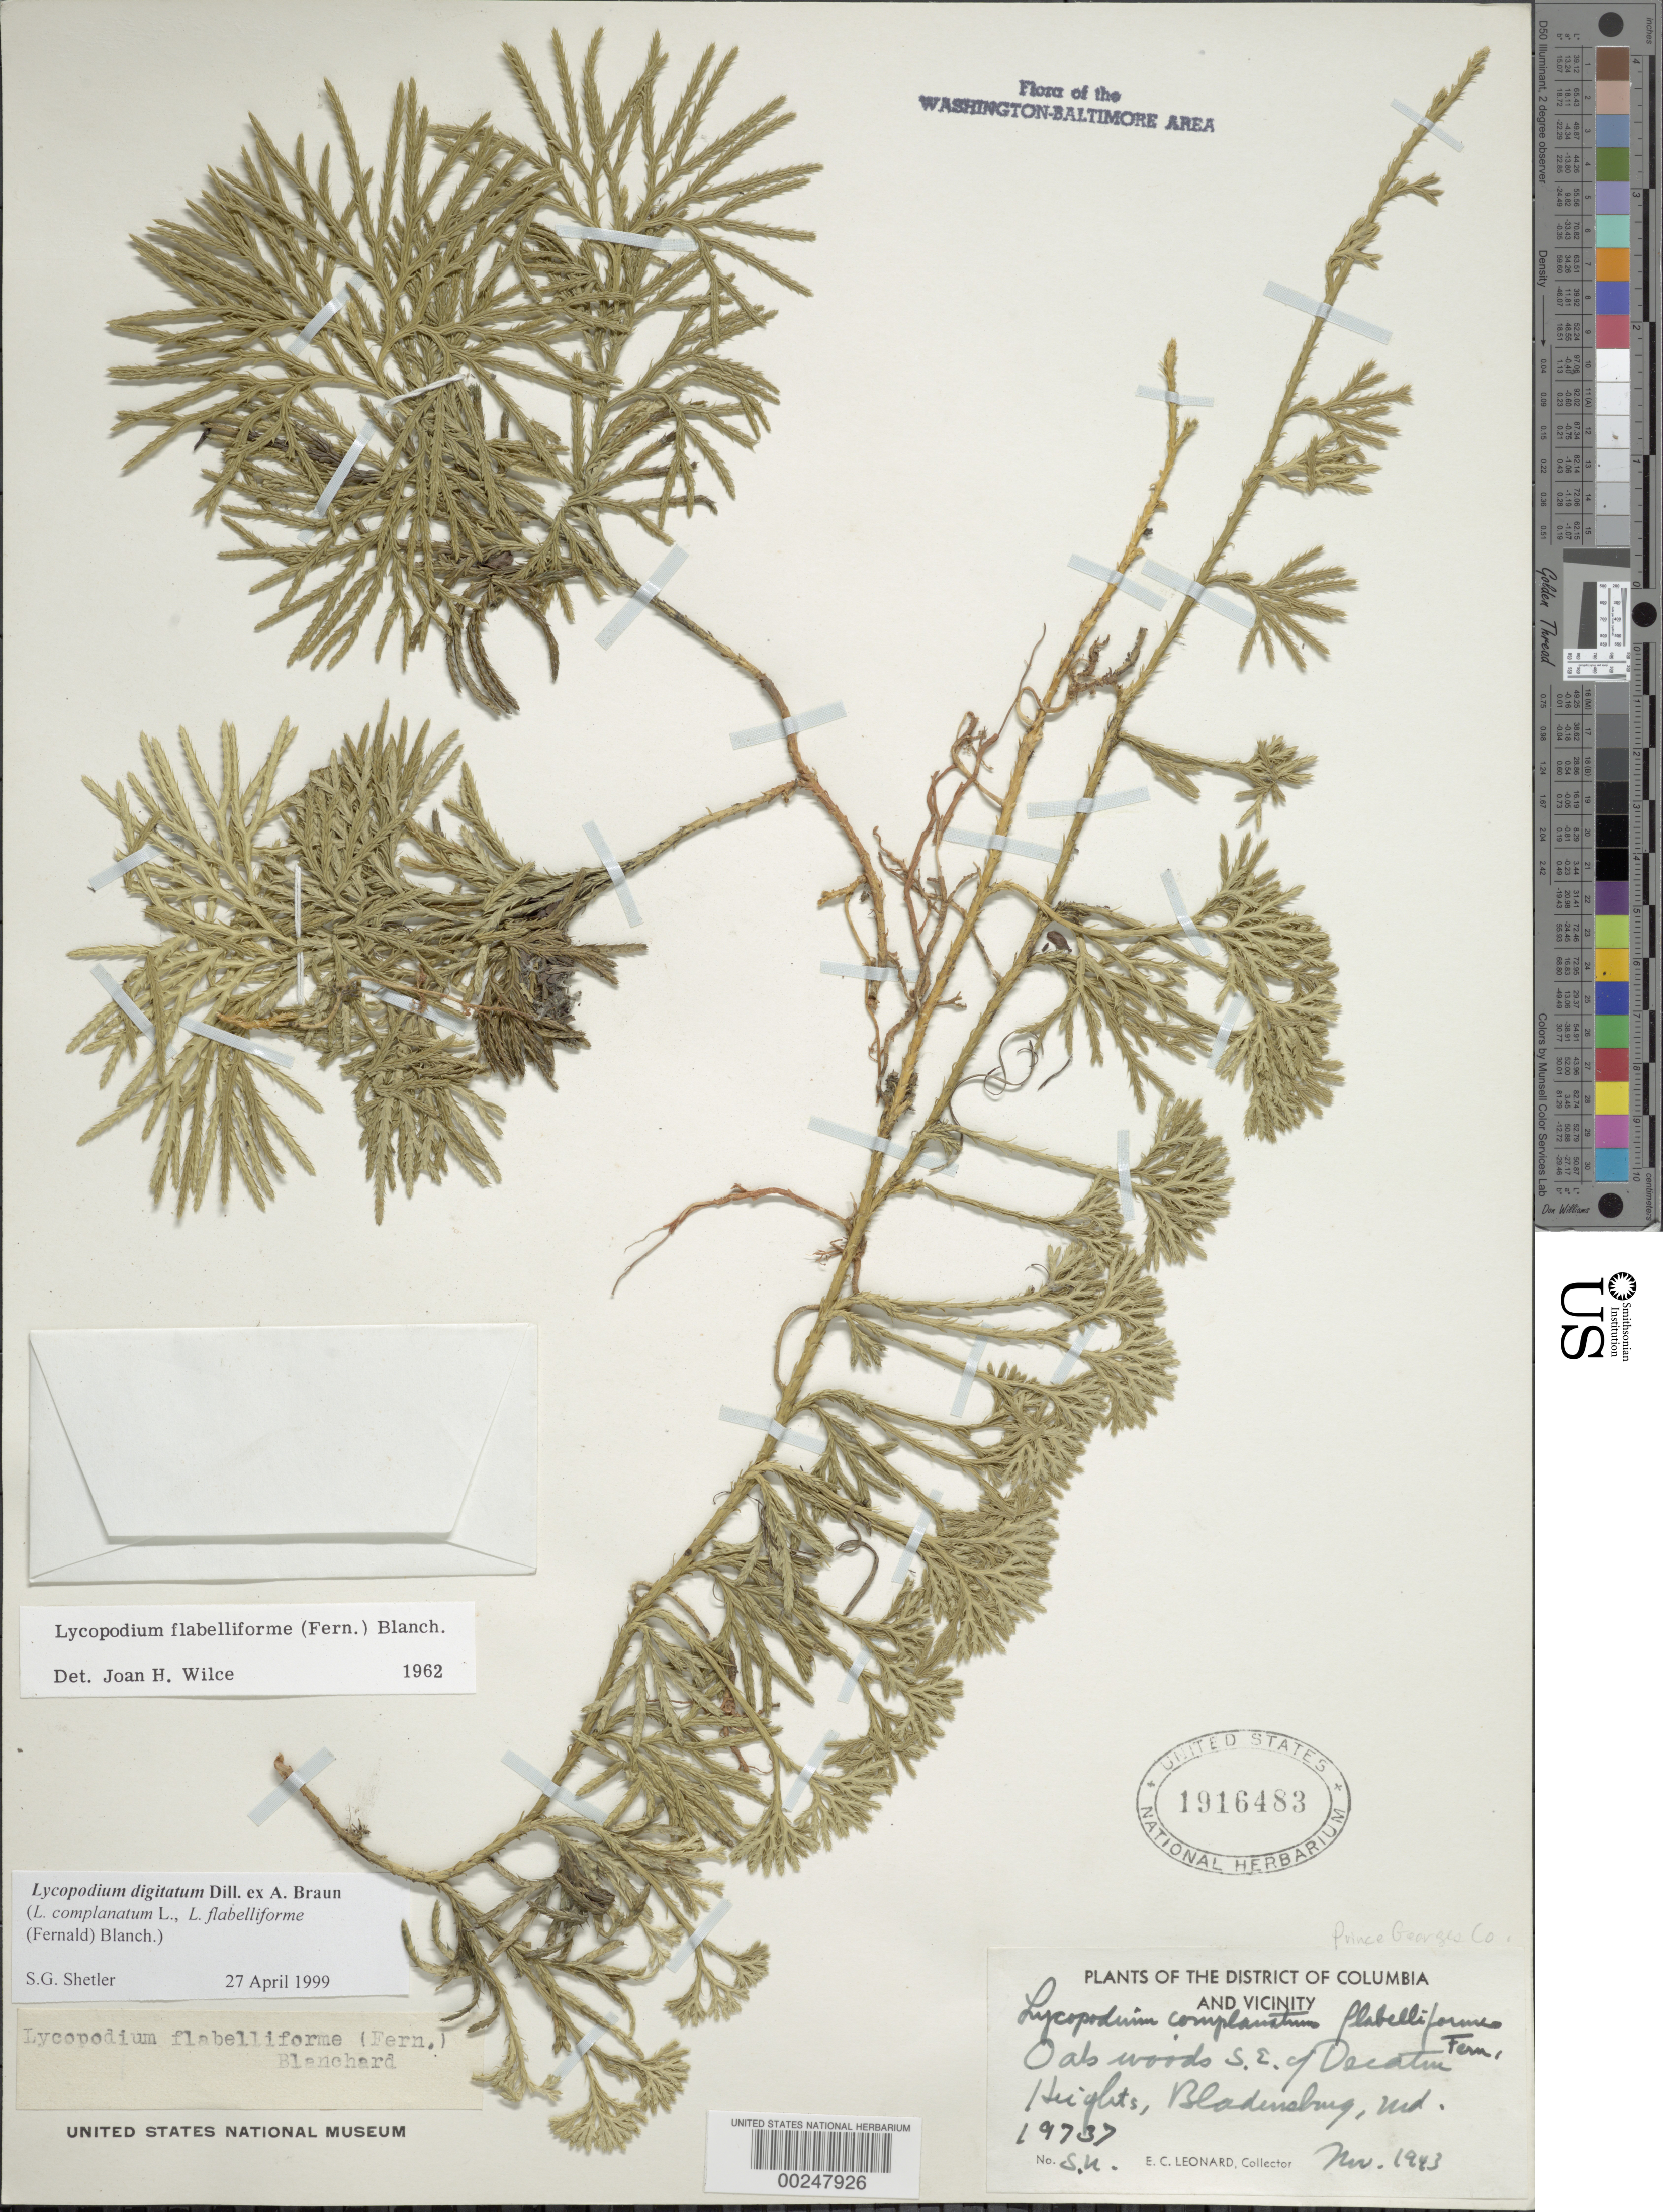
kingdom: Plantae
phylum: Tracheophyta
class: Lycopodiopsida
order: Lycopodiales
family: Lycopodiaceae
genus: Diphasiastrum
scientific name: Diphasiastrum digitatum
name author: (Dill. ex A. Braun) Holub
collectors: E. C. Leonard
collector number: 19737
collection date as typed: Nov 1943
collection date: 1943-11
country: United States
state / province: Maryland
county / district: Prince George's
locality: Southeast of Decatur Heights, Bladensburg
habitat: Oak woods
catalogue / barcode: US 1916483